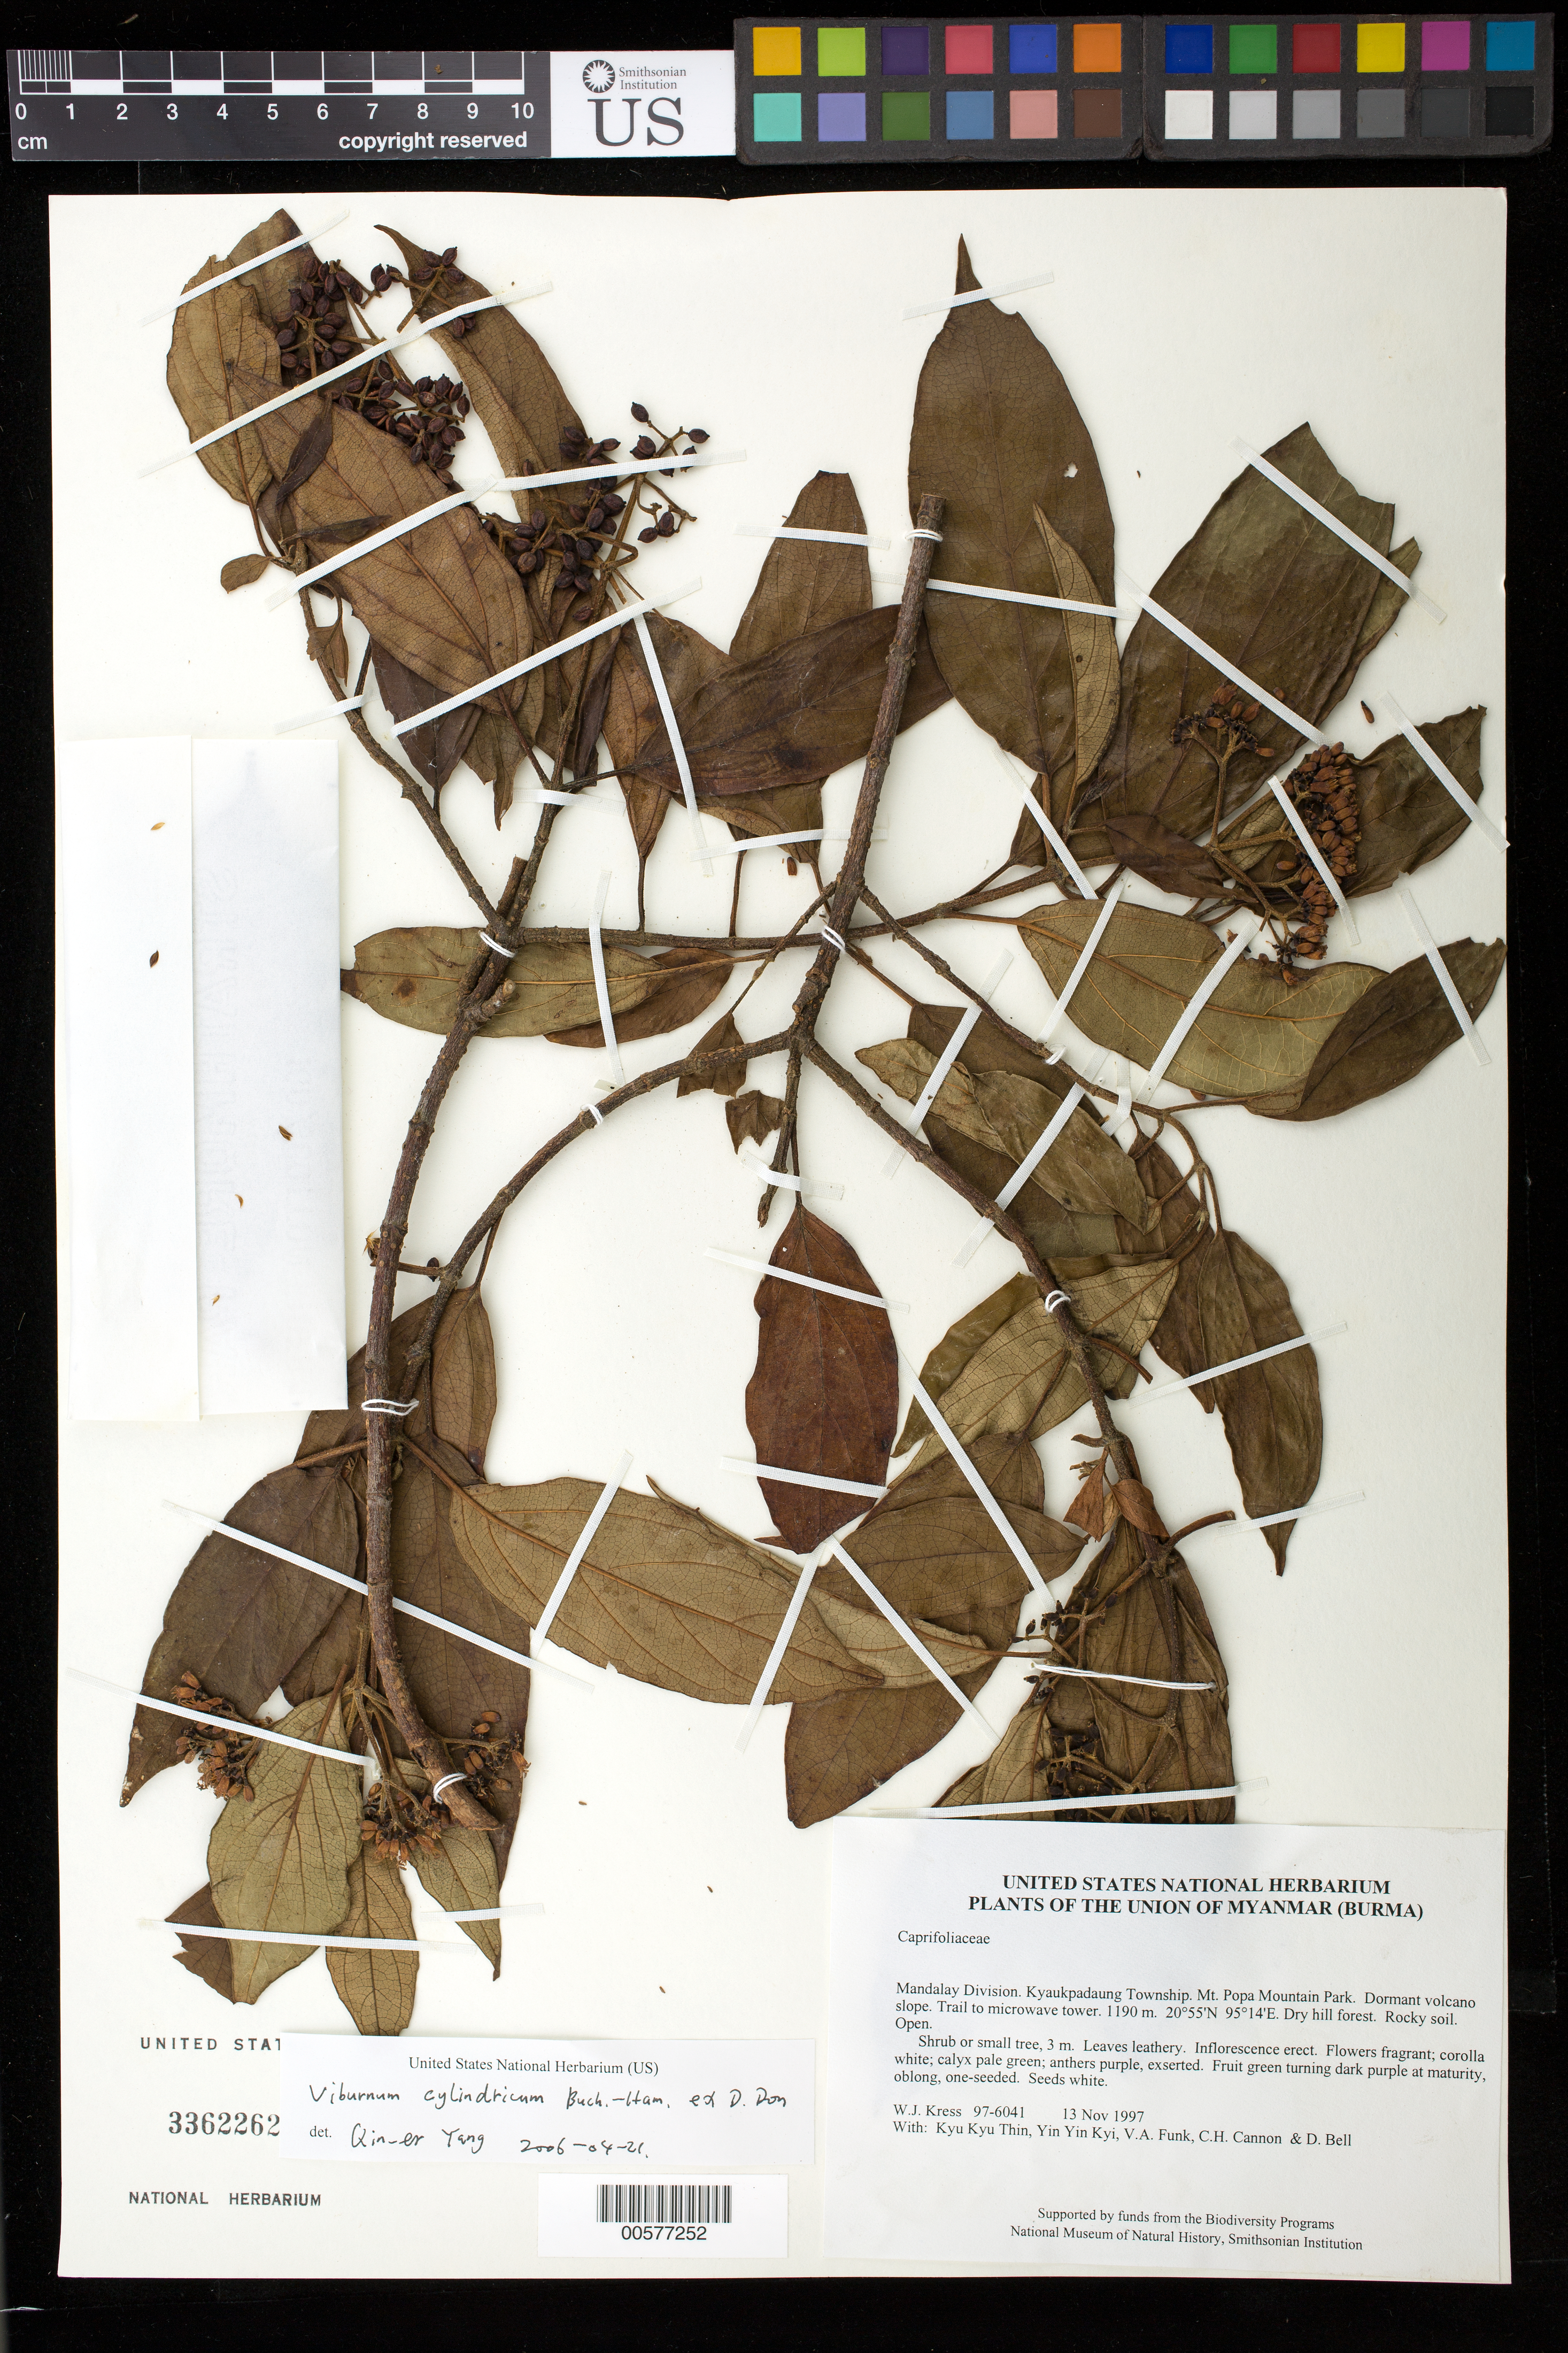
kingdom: Plantae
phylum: Tracheophyta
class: Magnoliopsida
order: Dipsacales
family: Viburnaceae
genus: Viburnum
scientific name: Viburnum cylindricum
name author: Buch.-Ham.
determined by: Yang, Q. E.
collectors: W. J. Kress, Kyu Kyu Thinn, Yin Yin Kyi, V. Funk, C. H. Cannon & D. A. Bell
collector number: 97-6041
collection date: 1997-11-13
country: Myanmar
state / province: Mandalay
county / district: Kyaukpadaung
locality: Mt. Popa Mountain Park. Dormant volcano slope. Trail to microwave tower.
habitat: Dry hill forest. Rocky soil. Open.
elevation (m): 1190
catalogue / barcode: US 3362262